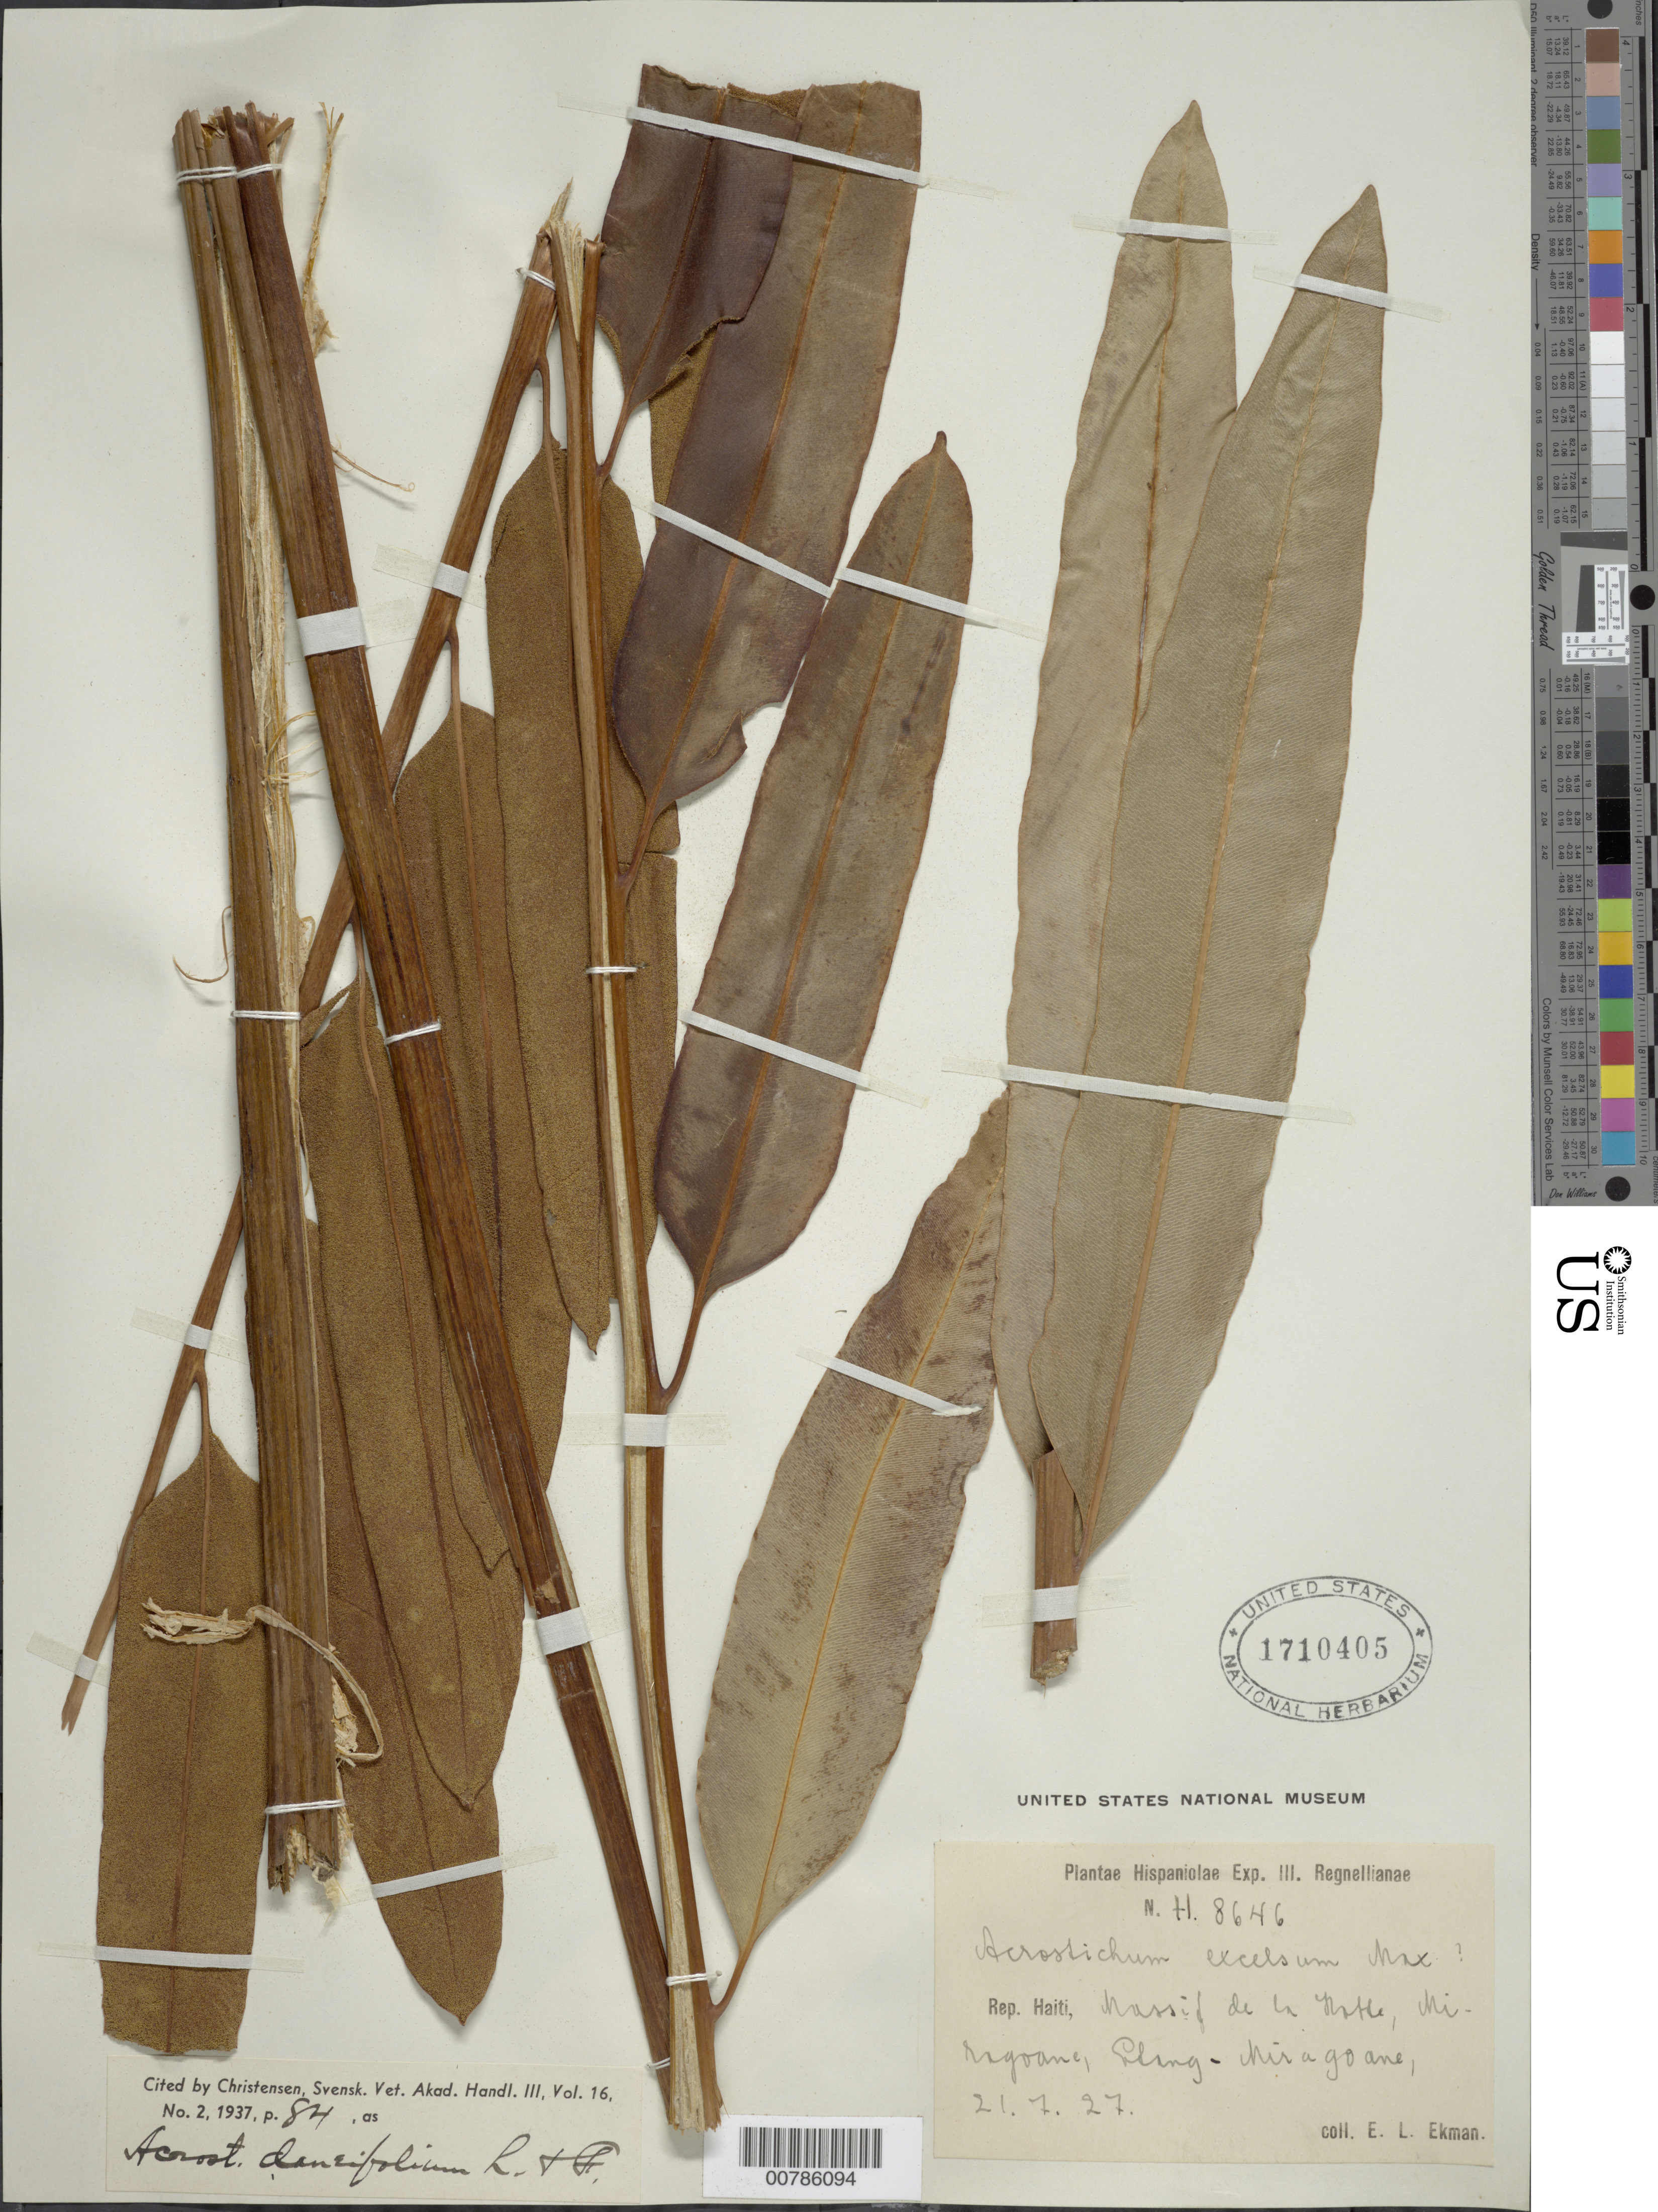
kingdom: Plantae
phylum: Tracheophyta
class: Polypodiopsida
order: Polypodiales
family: Pteridaceae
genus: Acrostichum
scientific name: Acrostichum danaeifolium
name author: Langsd. & Fisch.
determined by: Christensen, C. F. A.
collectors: E. L. Ekman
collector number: H 8646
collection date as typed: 21 Jul 1927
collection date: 1927-07-21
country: Haiti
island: Hispaniola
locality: Massif de la Hotte, Miragoane, Etang-Miragoane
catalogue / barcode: US 1710405